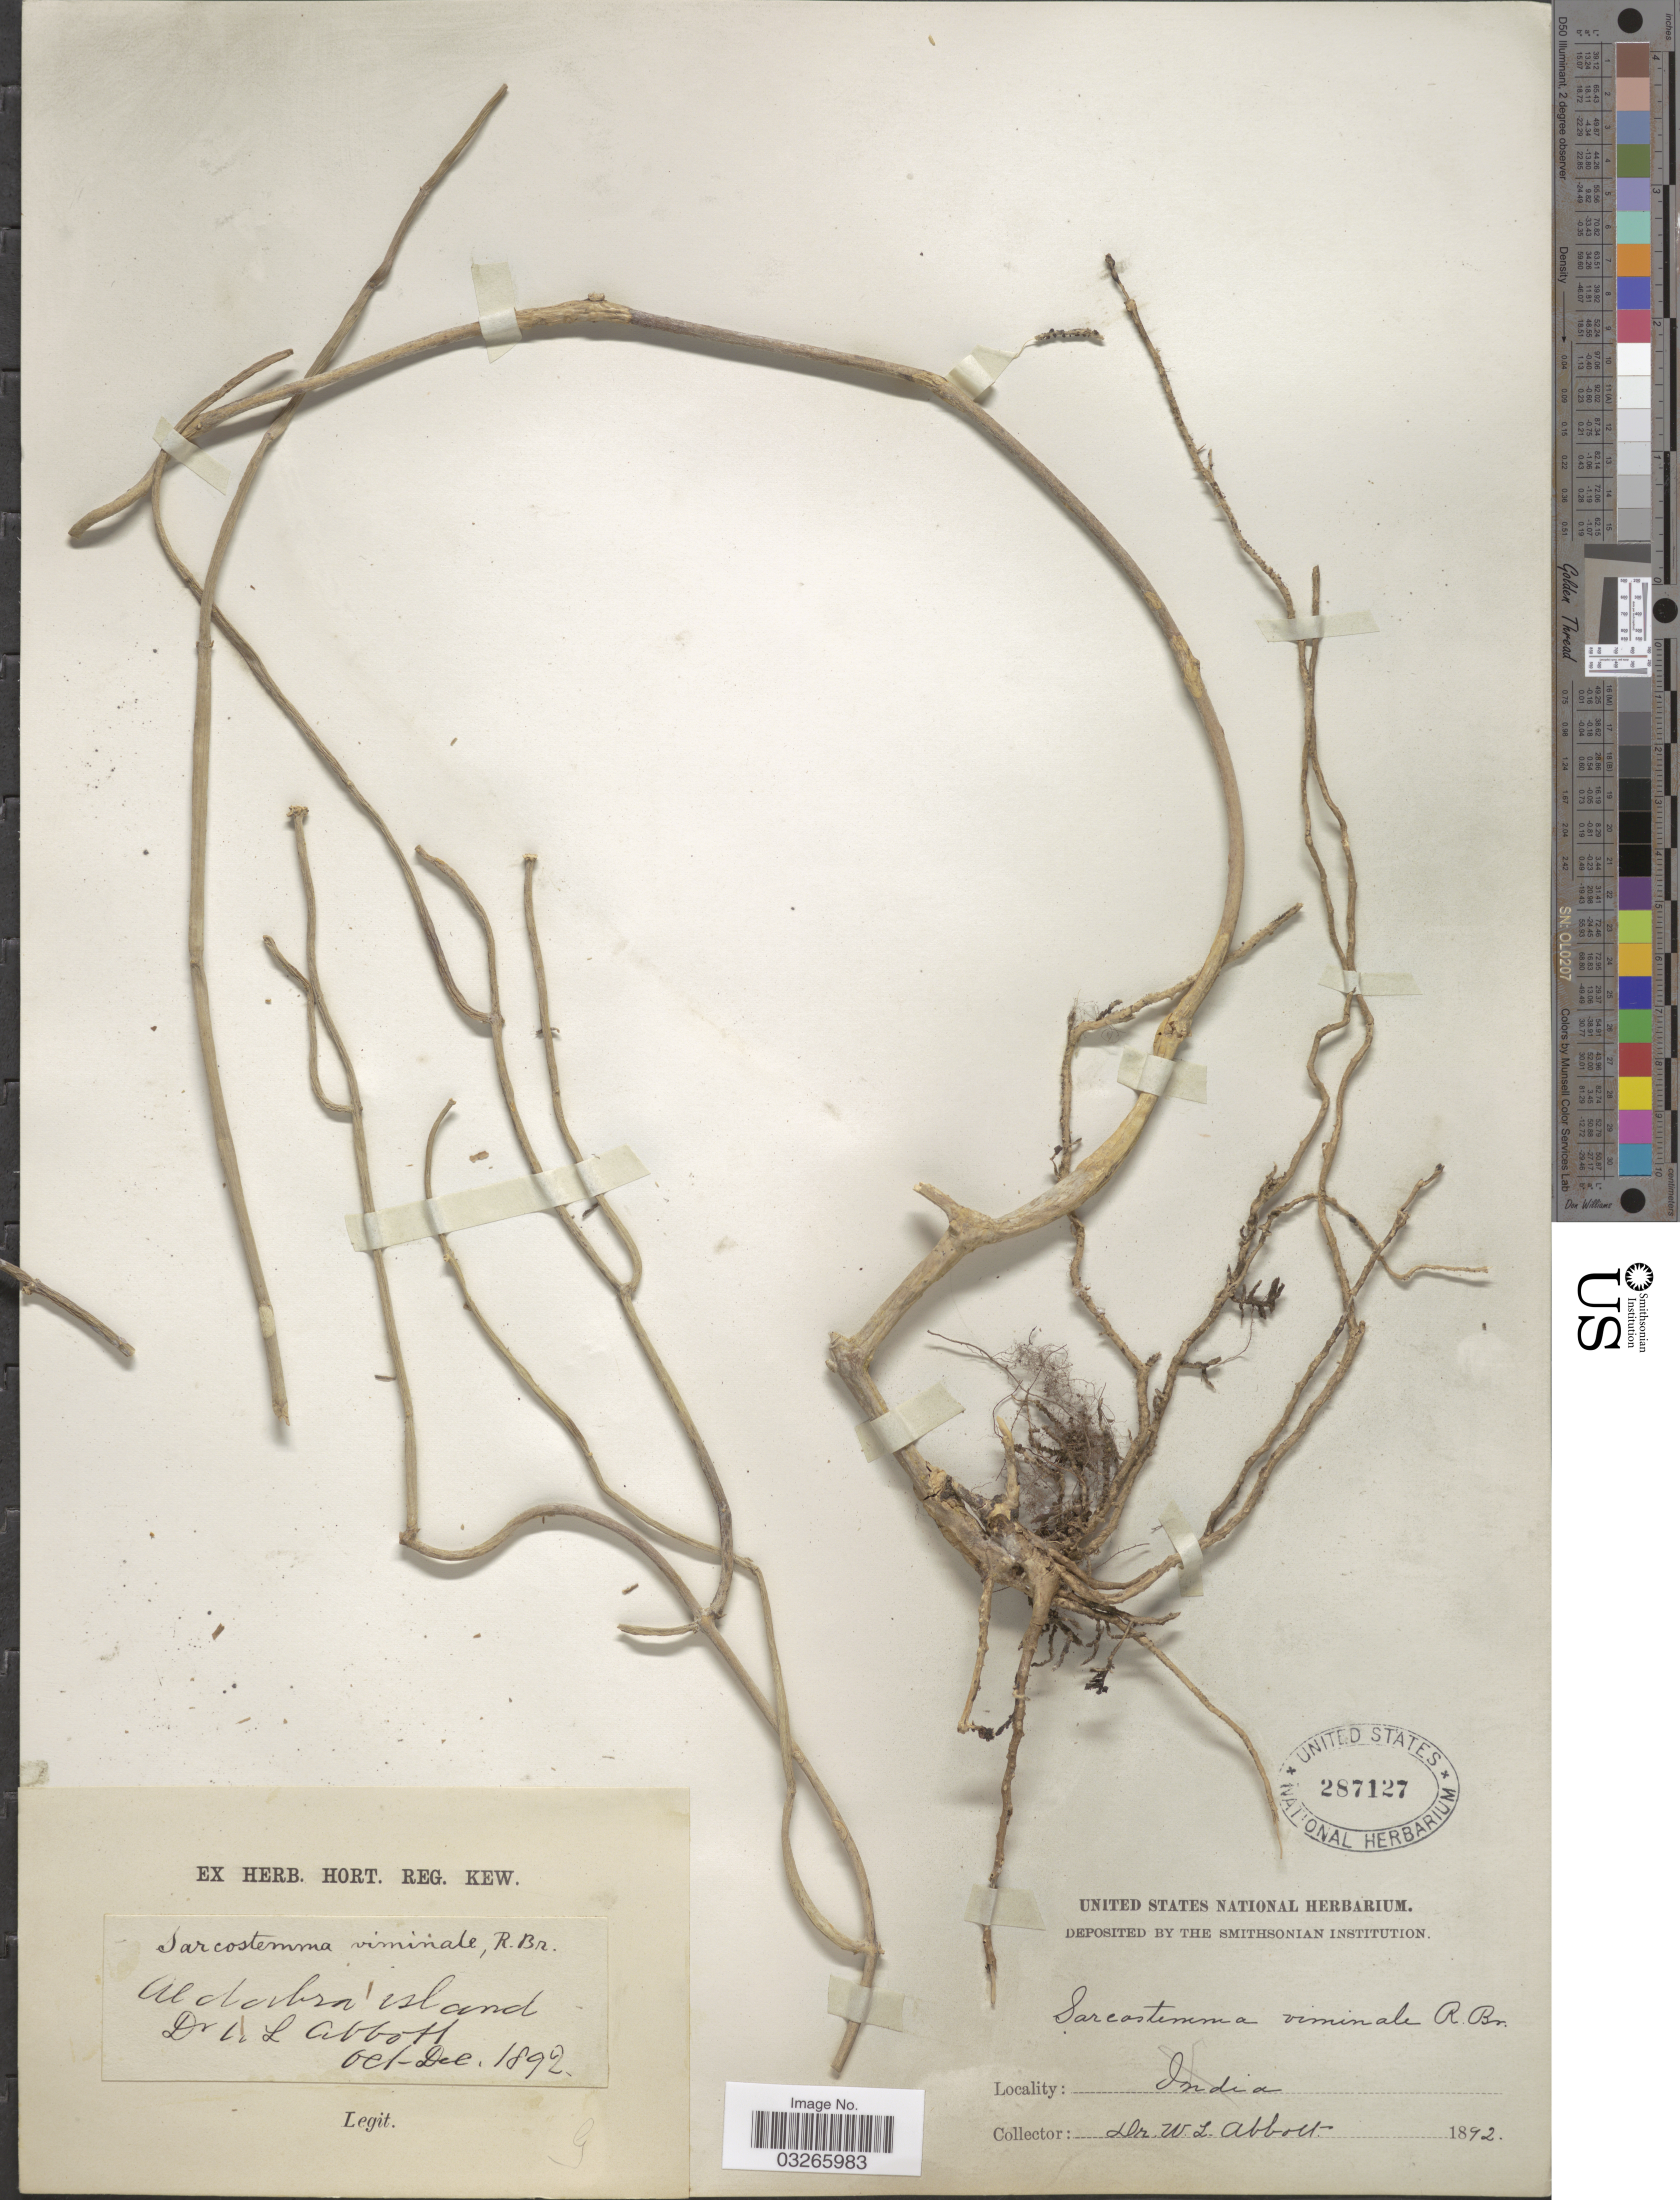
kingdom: Plantae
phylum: Tracheophyta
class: Magnoliopsida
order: Gentianales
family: Apocynaceae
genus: Sarcostemma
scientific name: Sarcostemma viminale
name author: (Linn) R. Br.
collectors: W. Abbot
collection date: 1892-10/1892-12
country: Seychelles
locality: Aldabra island.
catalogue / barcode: US 287127